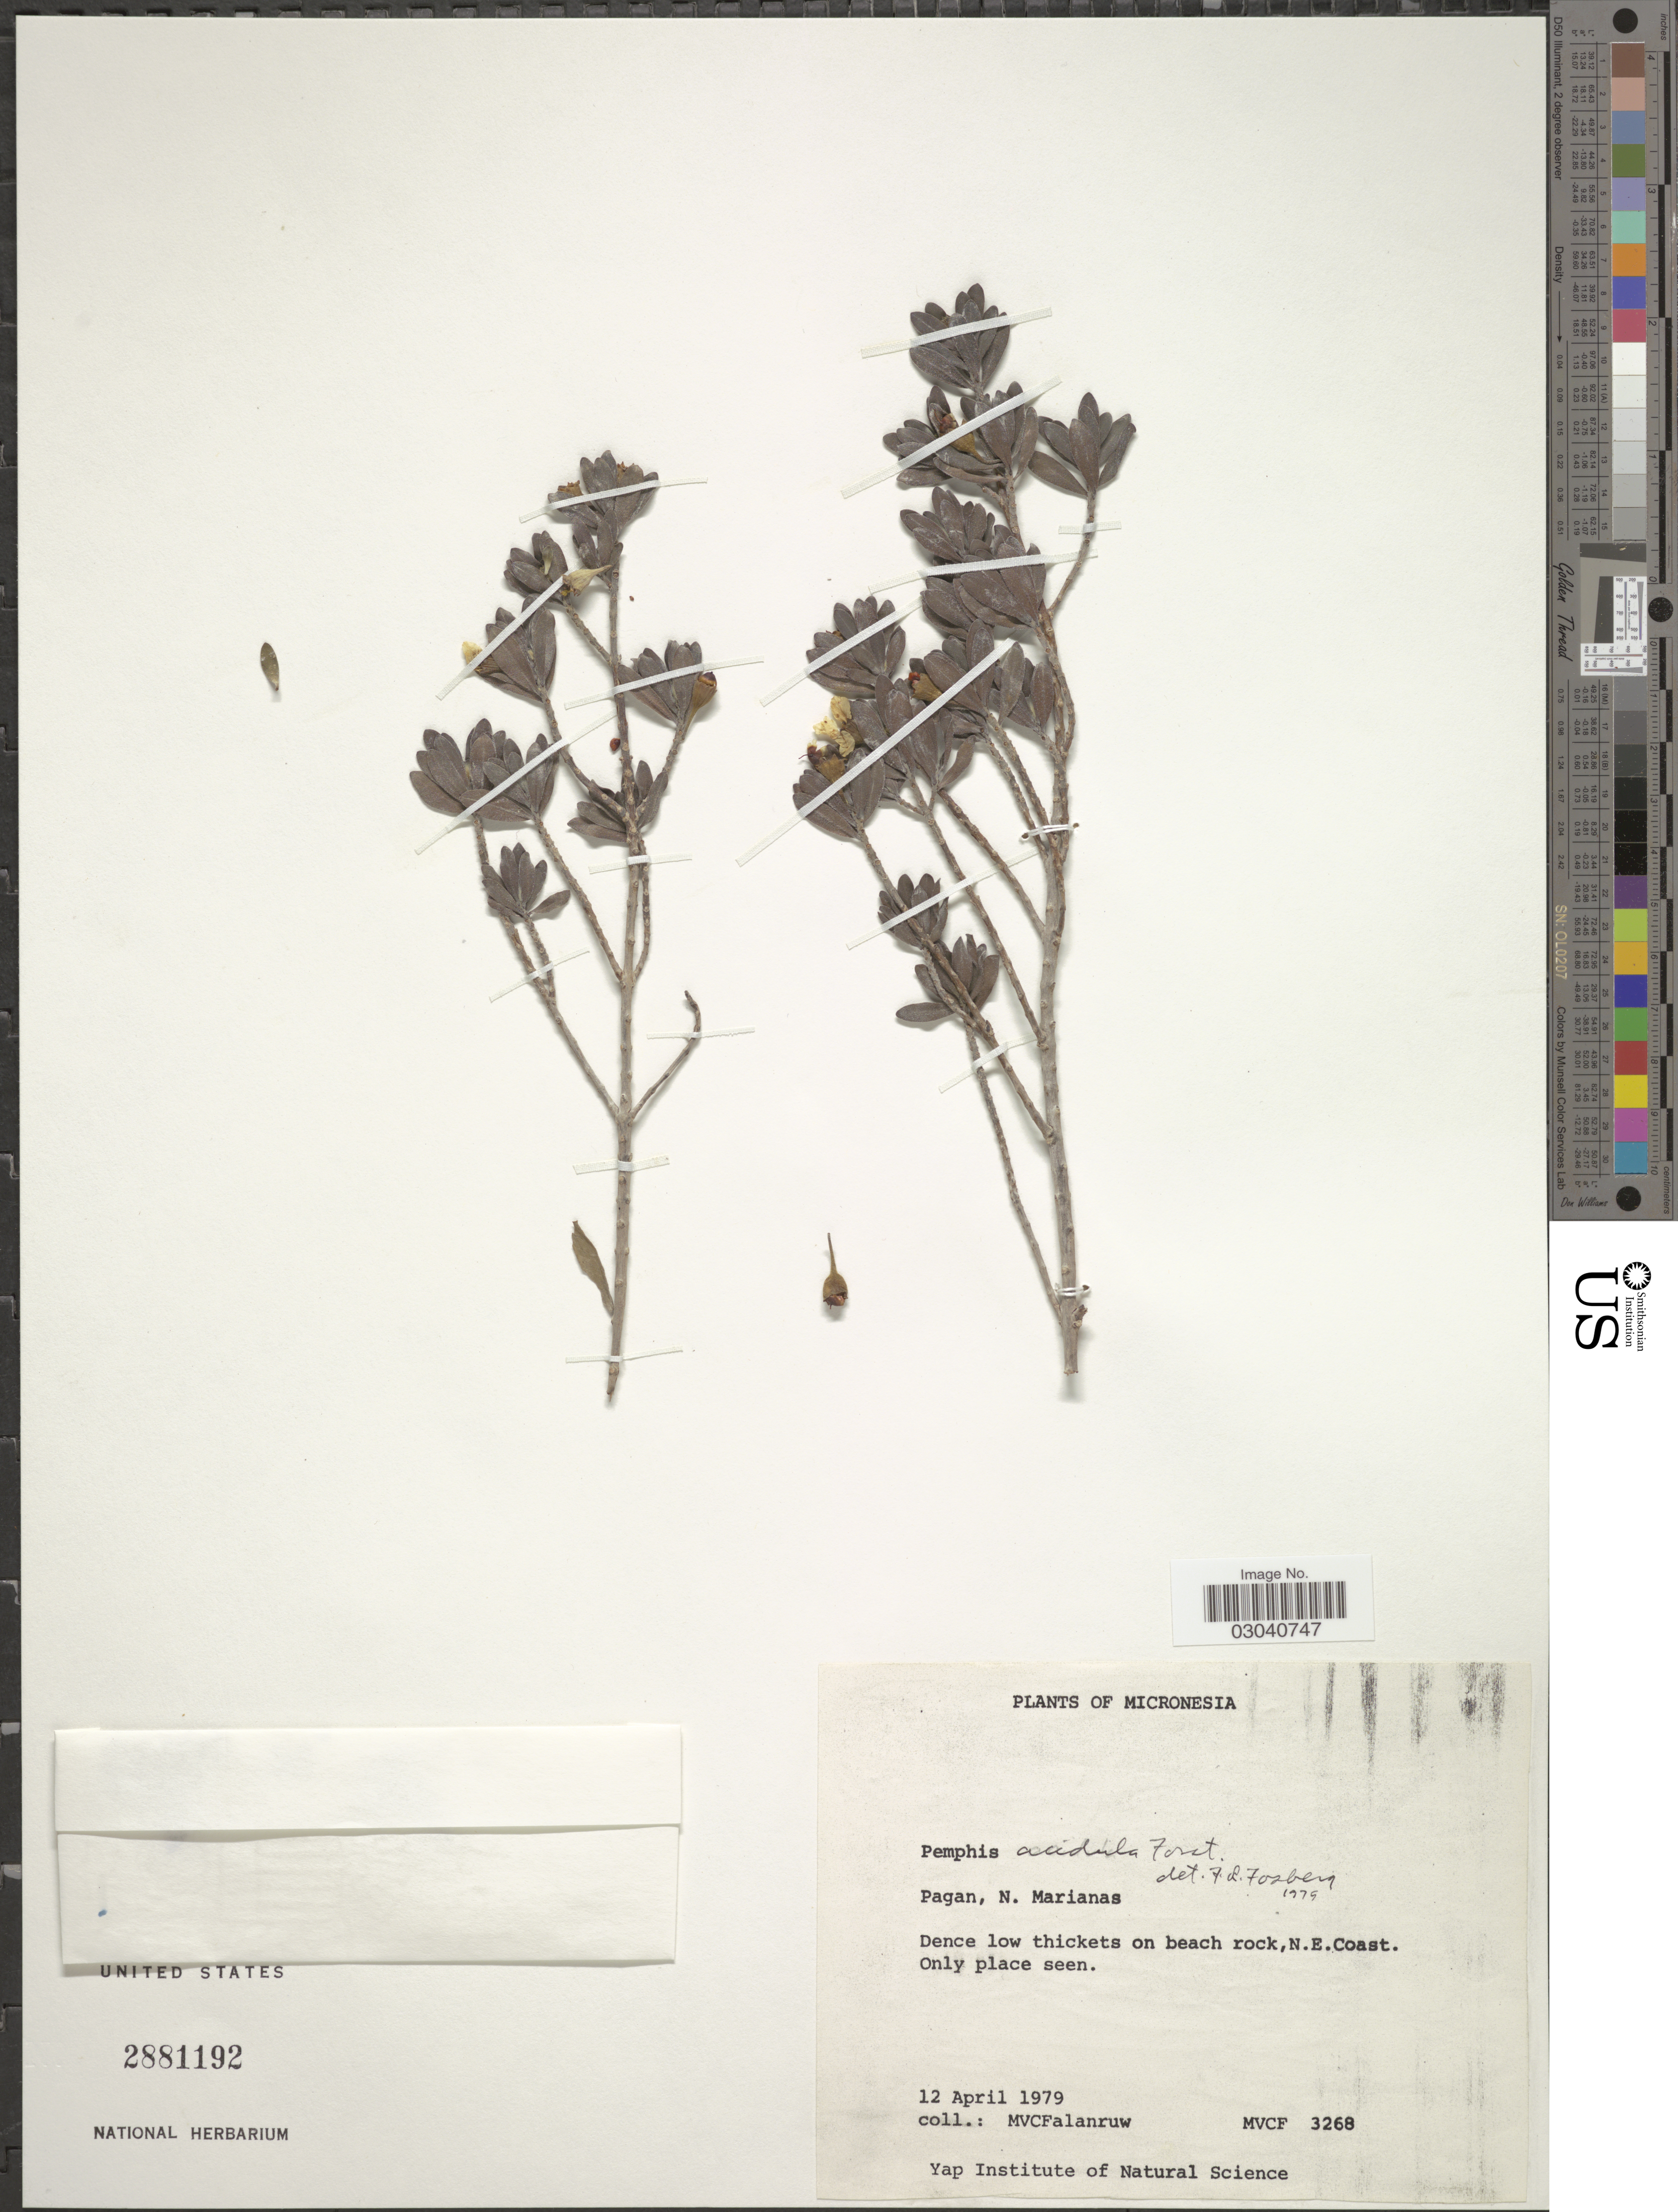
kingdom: Plantae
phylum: Tracheophyta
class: Magnoliopsida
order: Myrtales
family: Lythraceae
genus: Pemphis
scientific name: Pemphis acidula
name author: J.R. Forst. & G. Forst.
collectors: M. V. Falanruw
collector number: MVCF 3268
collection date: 1979-04-12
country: Northern Mariana Islands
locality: Micronesia, Pagan, N. Marianas. Dense low thickets on beach rock, N.E. Coast.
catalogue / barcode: US 2881192